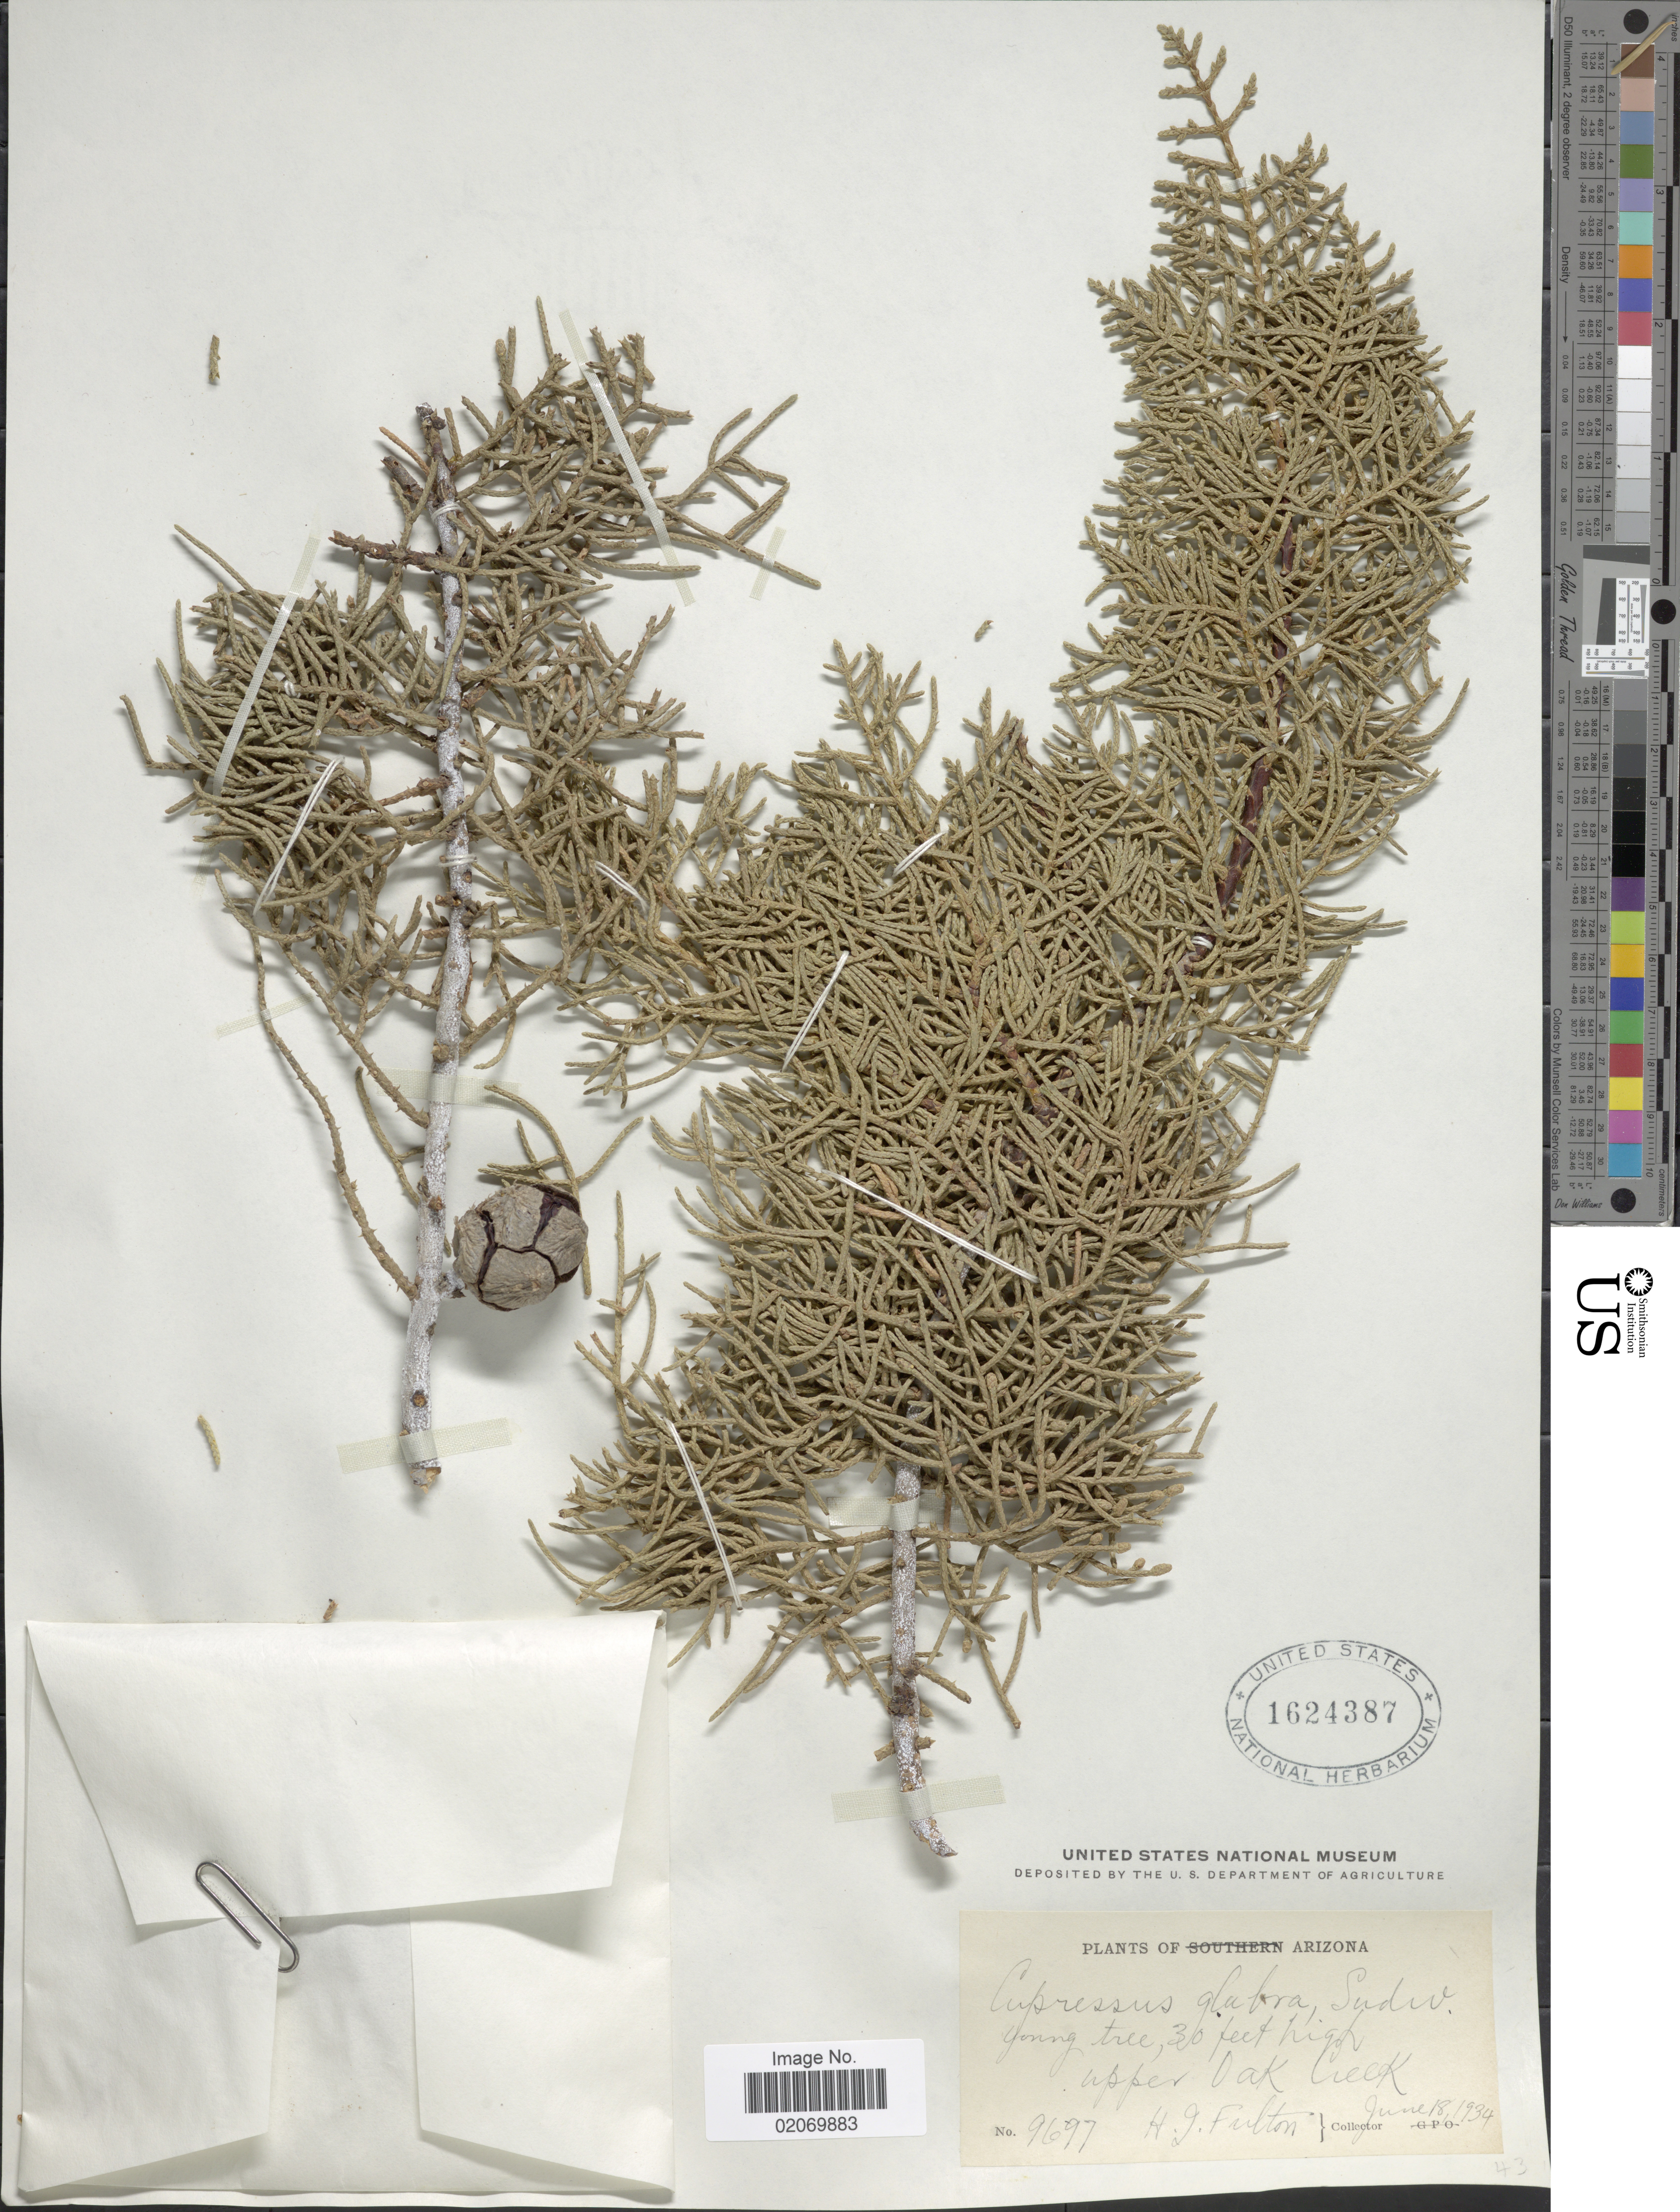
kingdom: Plantae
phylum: Tracheophyta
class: Pinopsida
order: Pinales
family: Cupressaceae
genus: Hesperocyparis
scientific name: Hesperocyparis glabra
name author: (Sudw.) Bartel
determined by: (US) Smithsonian Institution - National Museum of Natural History - Department of Botany (UNITED STATES)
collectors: H. Fulton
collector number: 9697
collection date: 1934-06-18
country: United States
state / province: Arizona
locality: Upper Oak Creek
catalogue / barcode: US 1624387